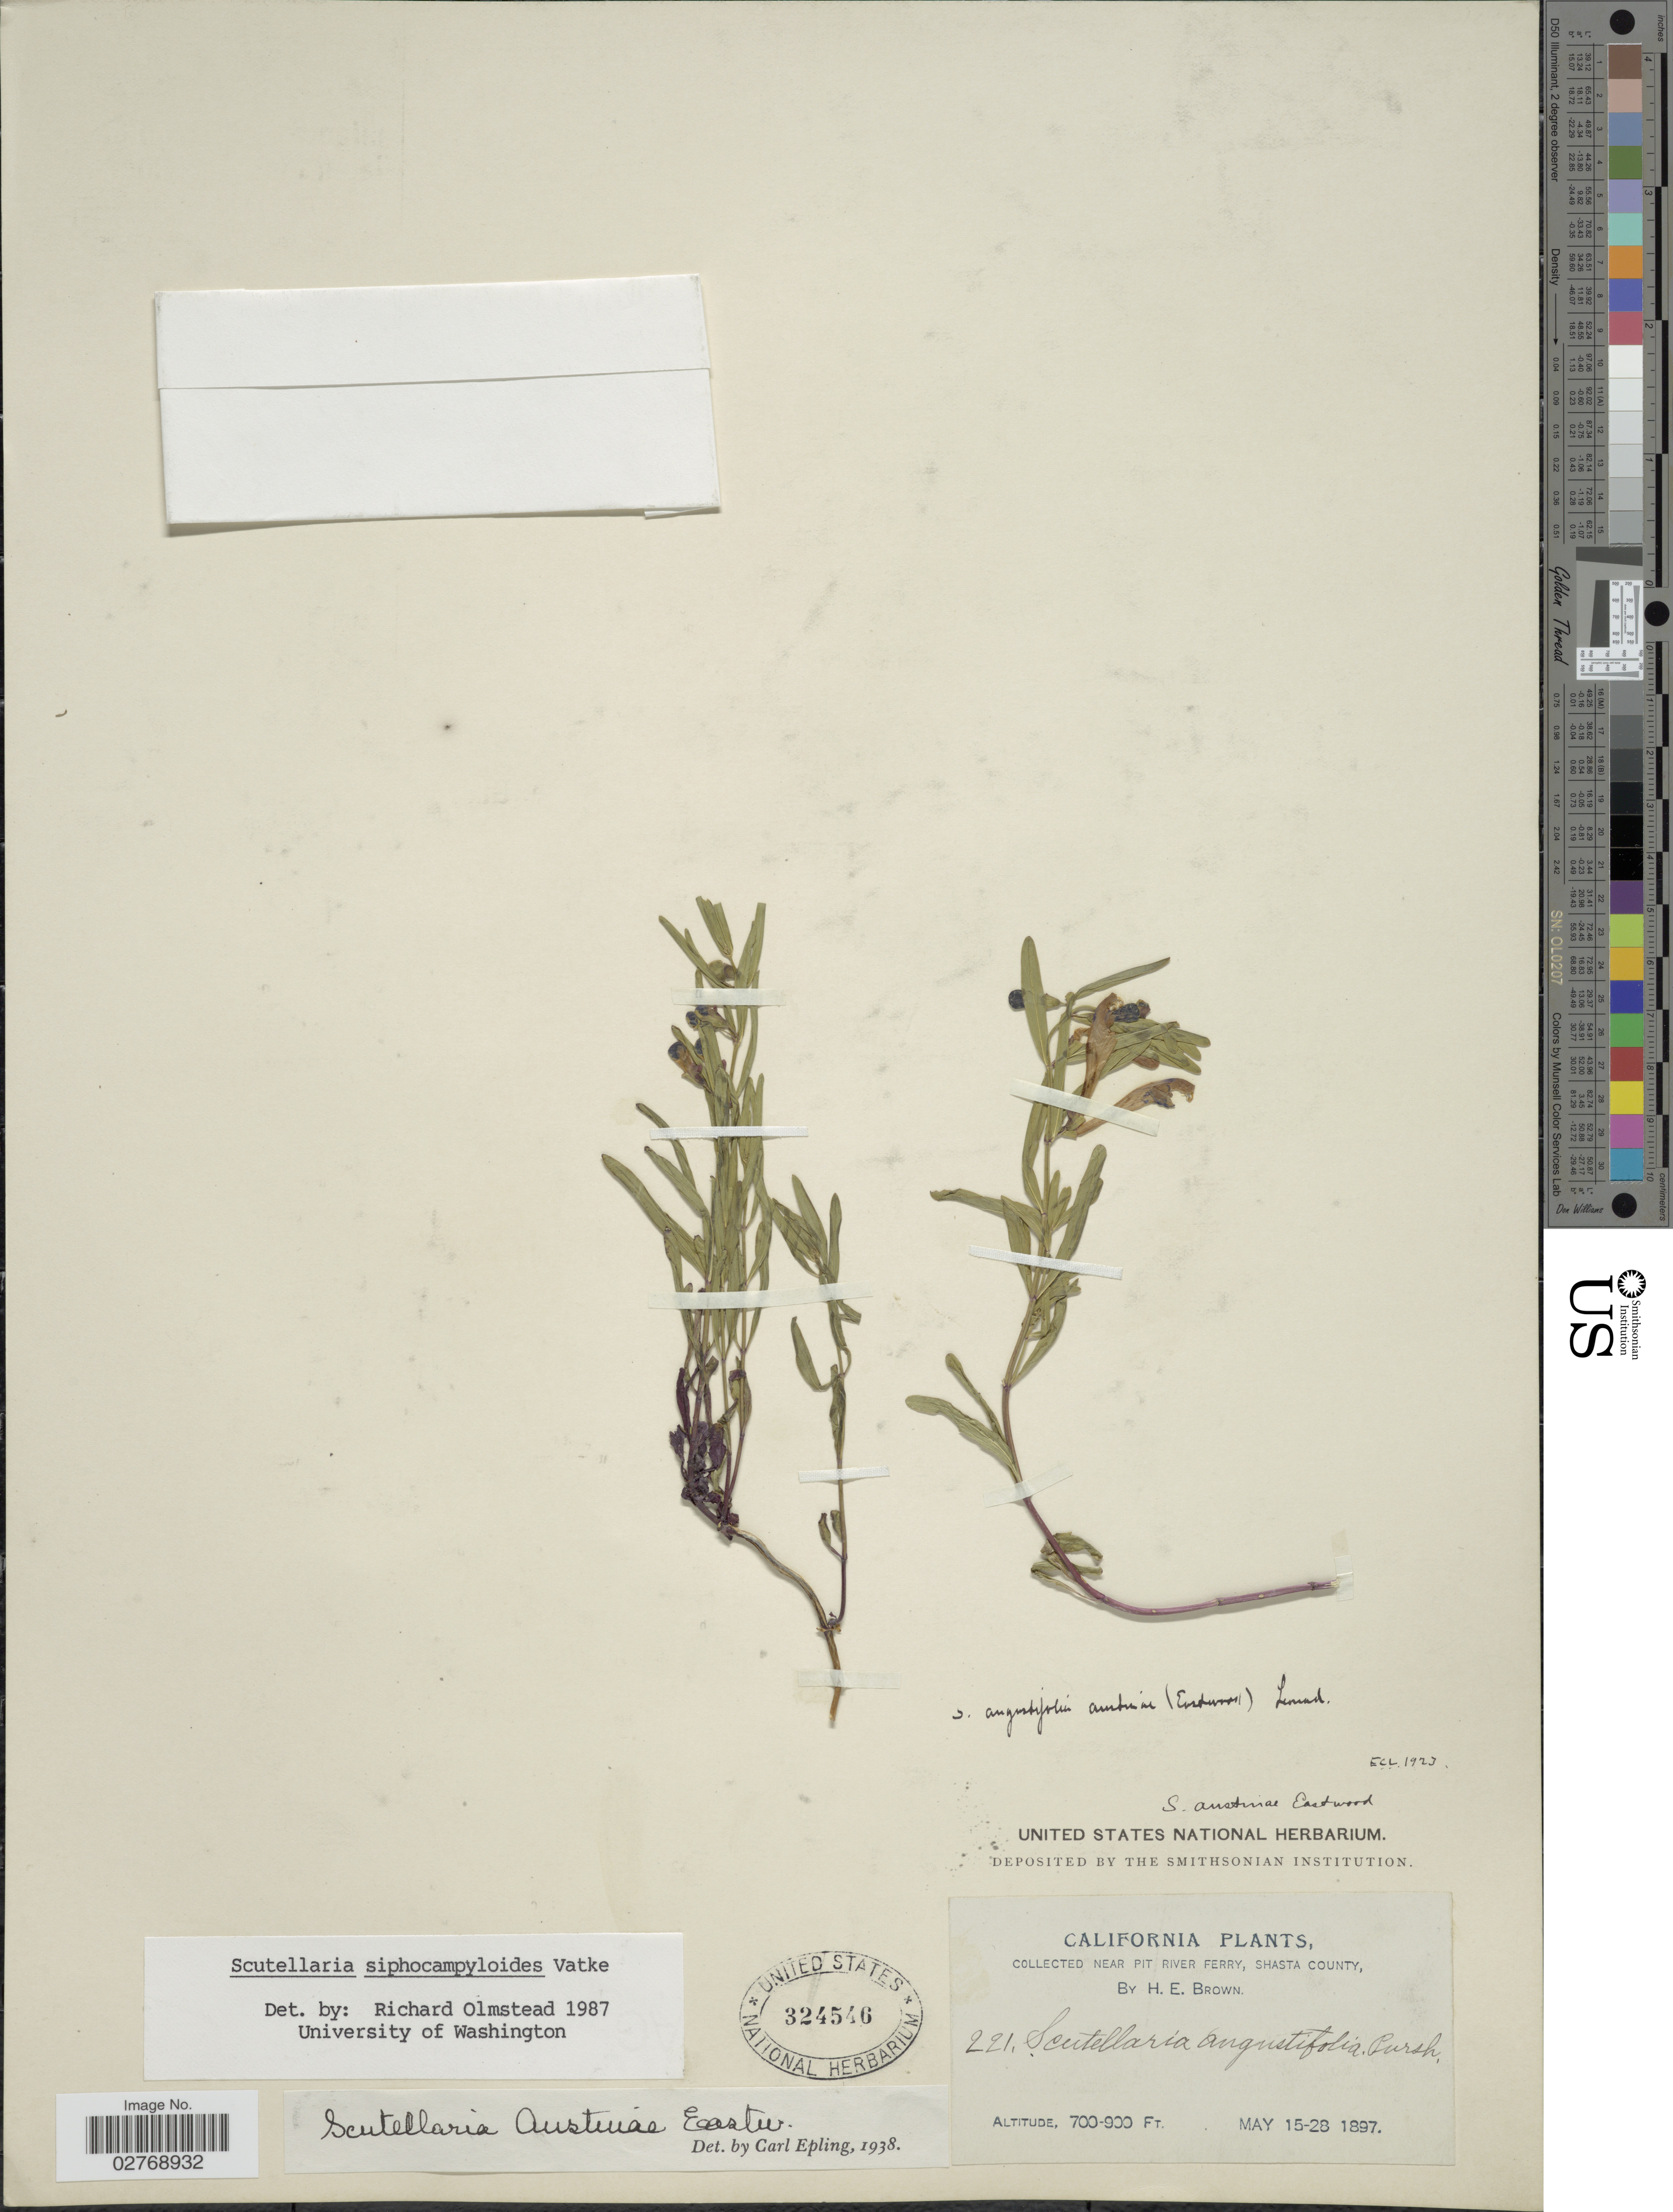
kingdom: Plantae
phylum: Tracheophyta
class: Magnoliopsida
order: Lamiales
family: Lamiaceae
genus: Scutellaria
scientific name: Scutellaria siphocampyloides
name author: Vatke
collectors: H. E. Brown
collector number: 221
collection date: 1897-05-15/1897-05-28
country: United States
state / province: California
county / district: Shasta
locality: Near Pit River Ferry, Shasta County.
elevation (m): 213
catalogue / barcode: US 324546